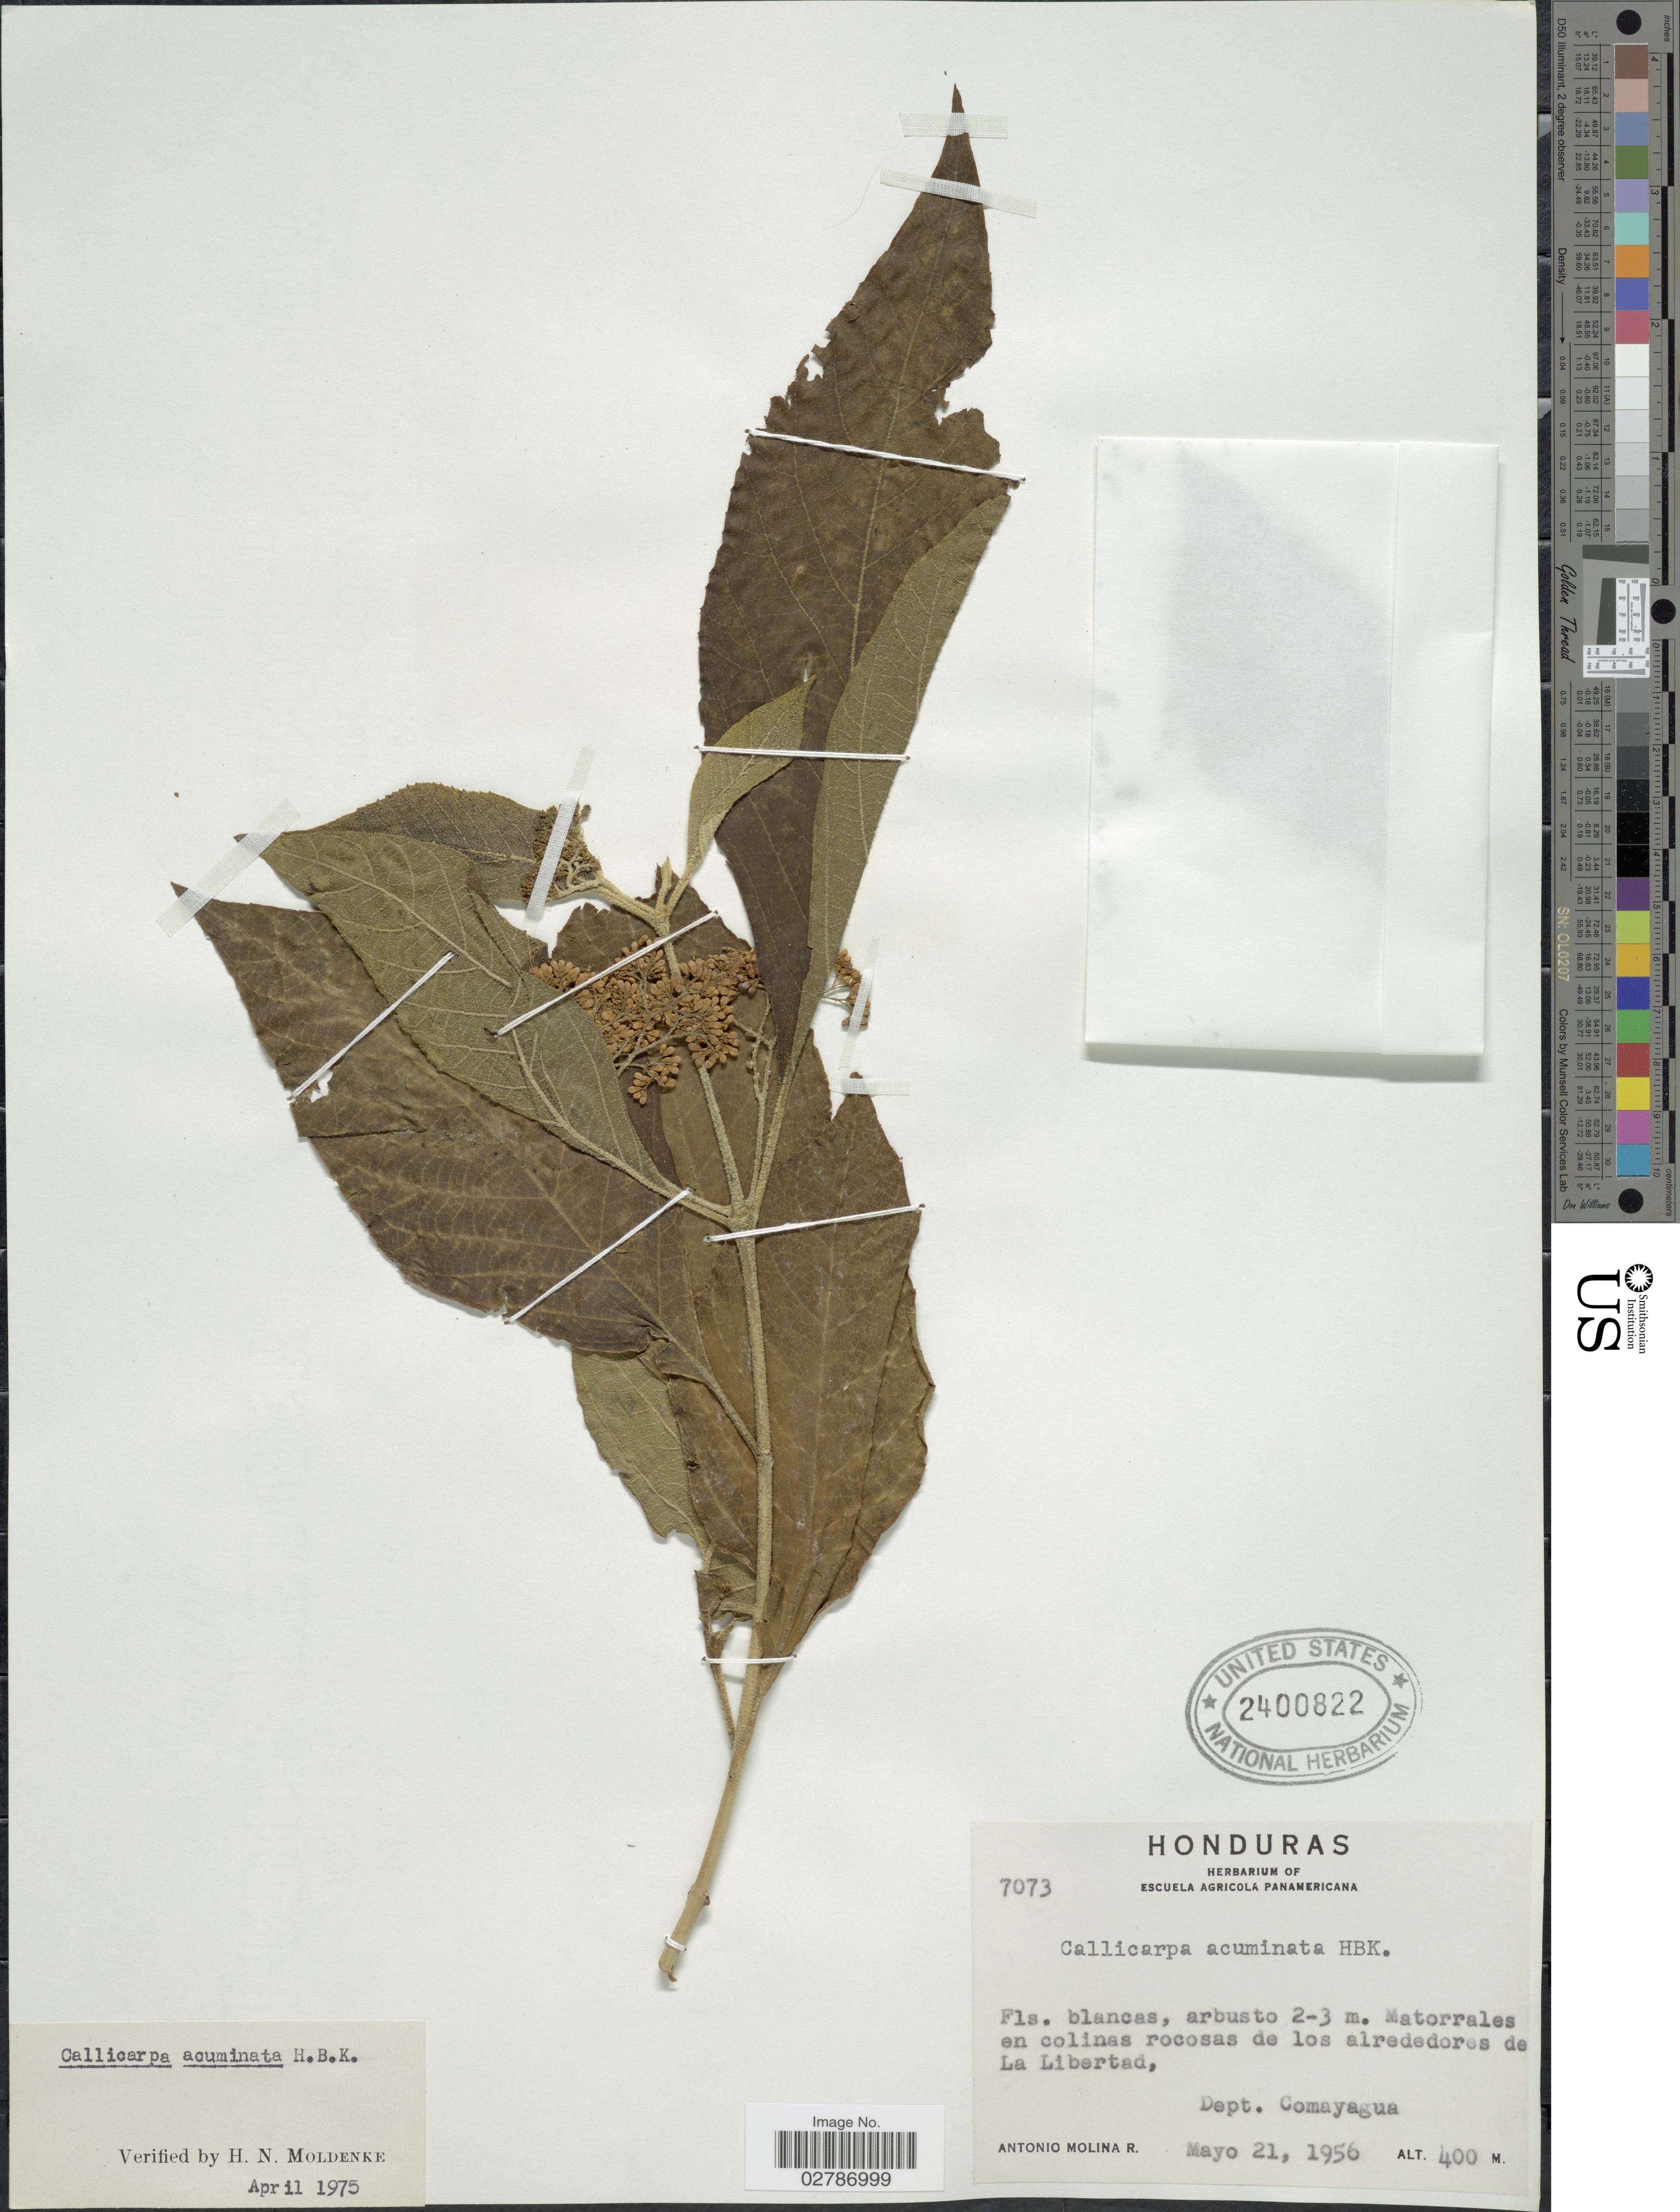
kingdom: Plantae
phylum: Tracheophyta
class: Magnoliopsida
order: Lamiales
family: Lamiaceae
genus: Callicarpa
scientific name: Callicarpa acuminata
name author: Kunth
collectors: A. Molina R.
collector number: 7073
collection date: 1956-05-21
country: Honduras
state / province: Comayagua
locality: Matorrales en colinas rocosas de los alrededores de La Libertad, Dept. Comayagua.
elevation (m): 400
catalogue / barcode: US 2400822